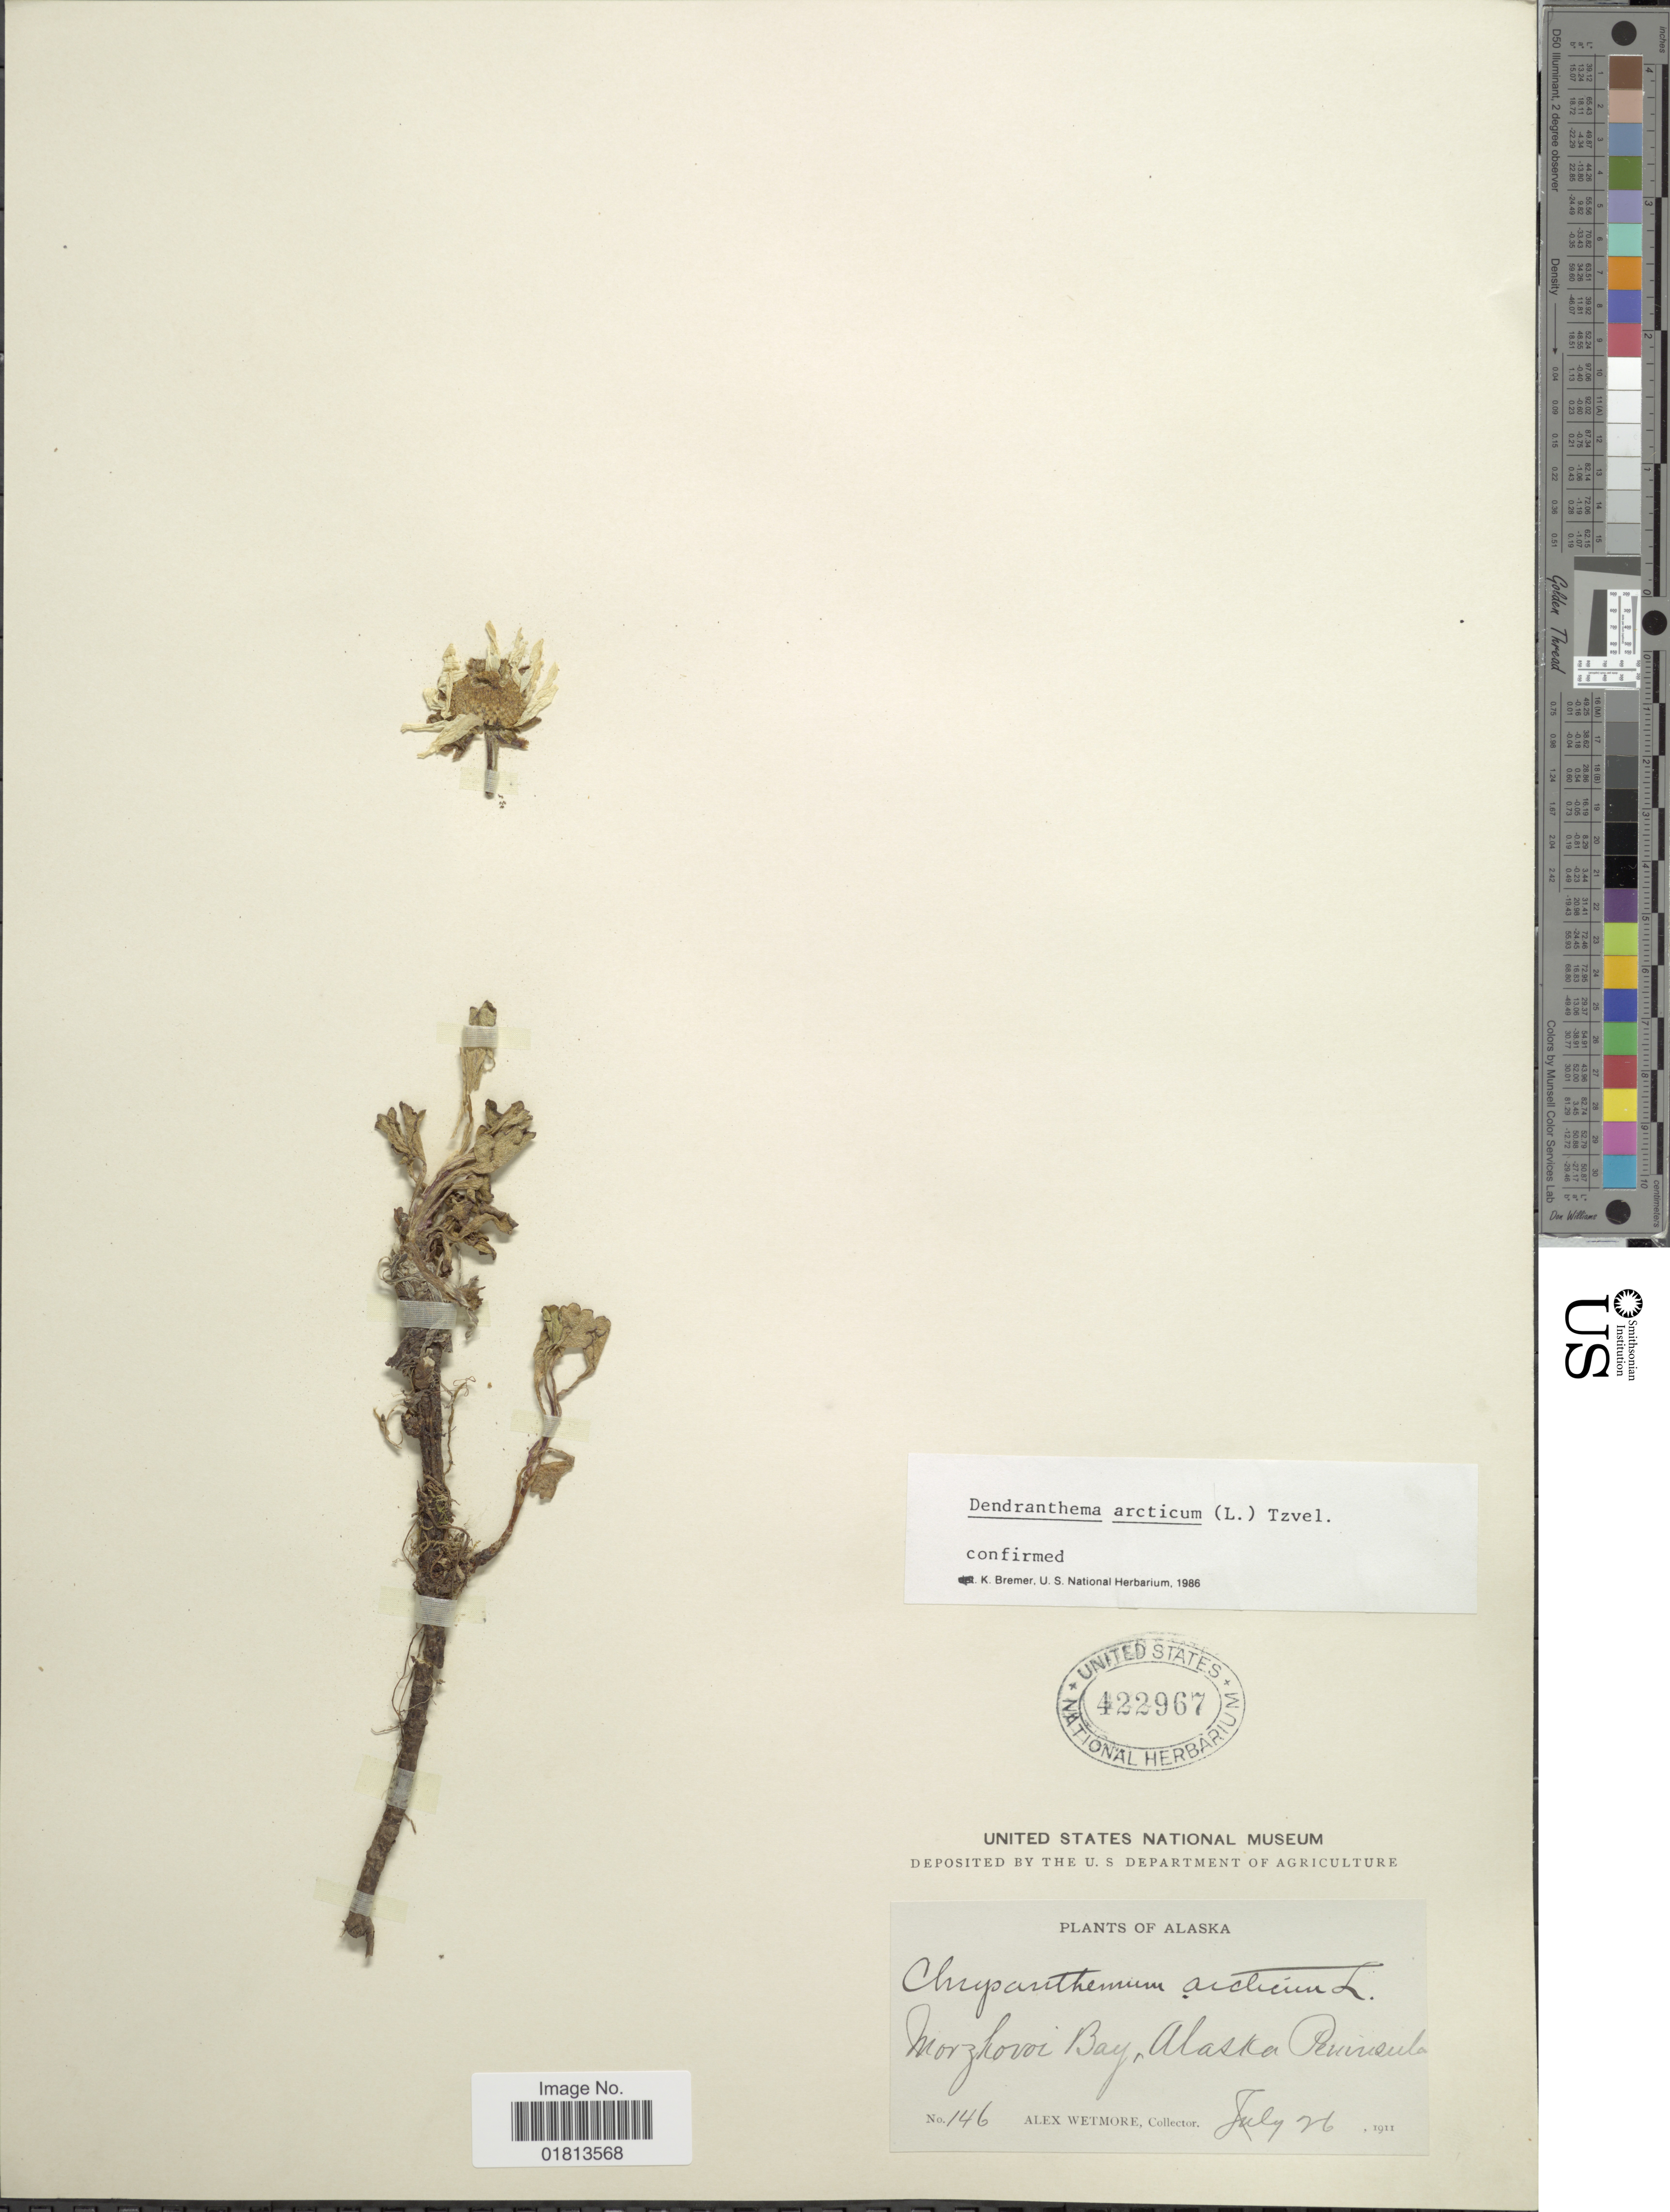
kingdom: Plantae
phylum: Tracheophyta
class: Magnoliopsida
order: Asterales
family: Asteraceae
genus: Dendranthema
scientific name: Dendranthema arcticum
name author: (L.) Tzvelev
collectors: A. Wetmore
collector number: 146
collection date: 1911-07-26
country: United States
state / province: Alaska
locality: Morzkovoi Bay, Alaska Peninsula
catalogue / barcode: US 422967